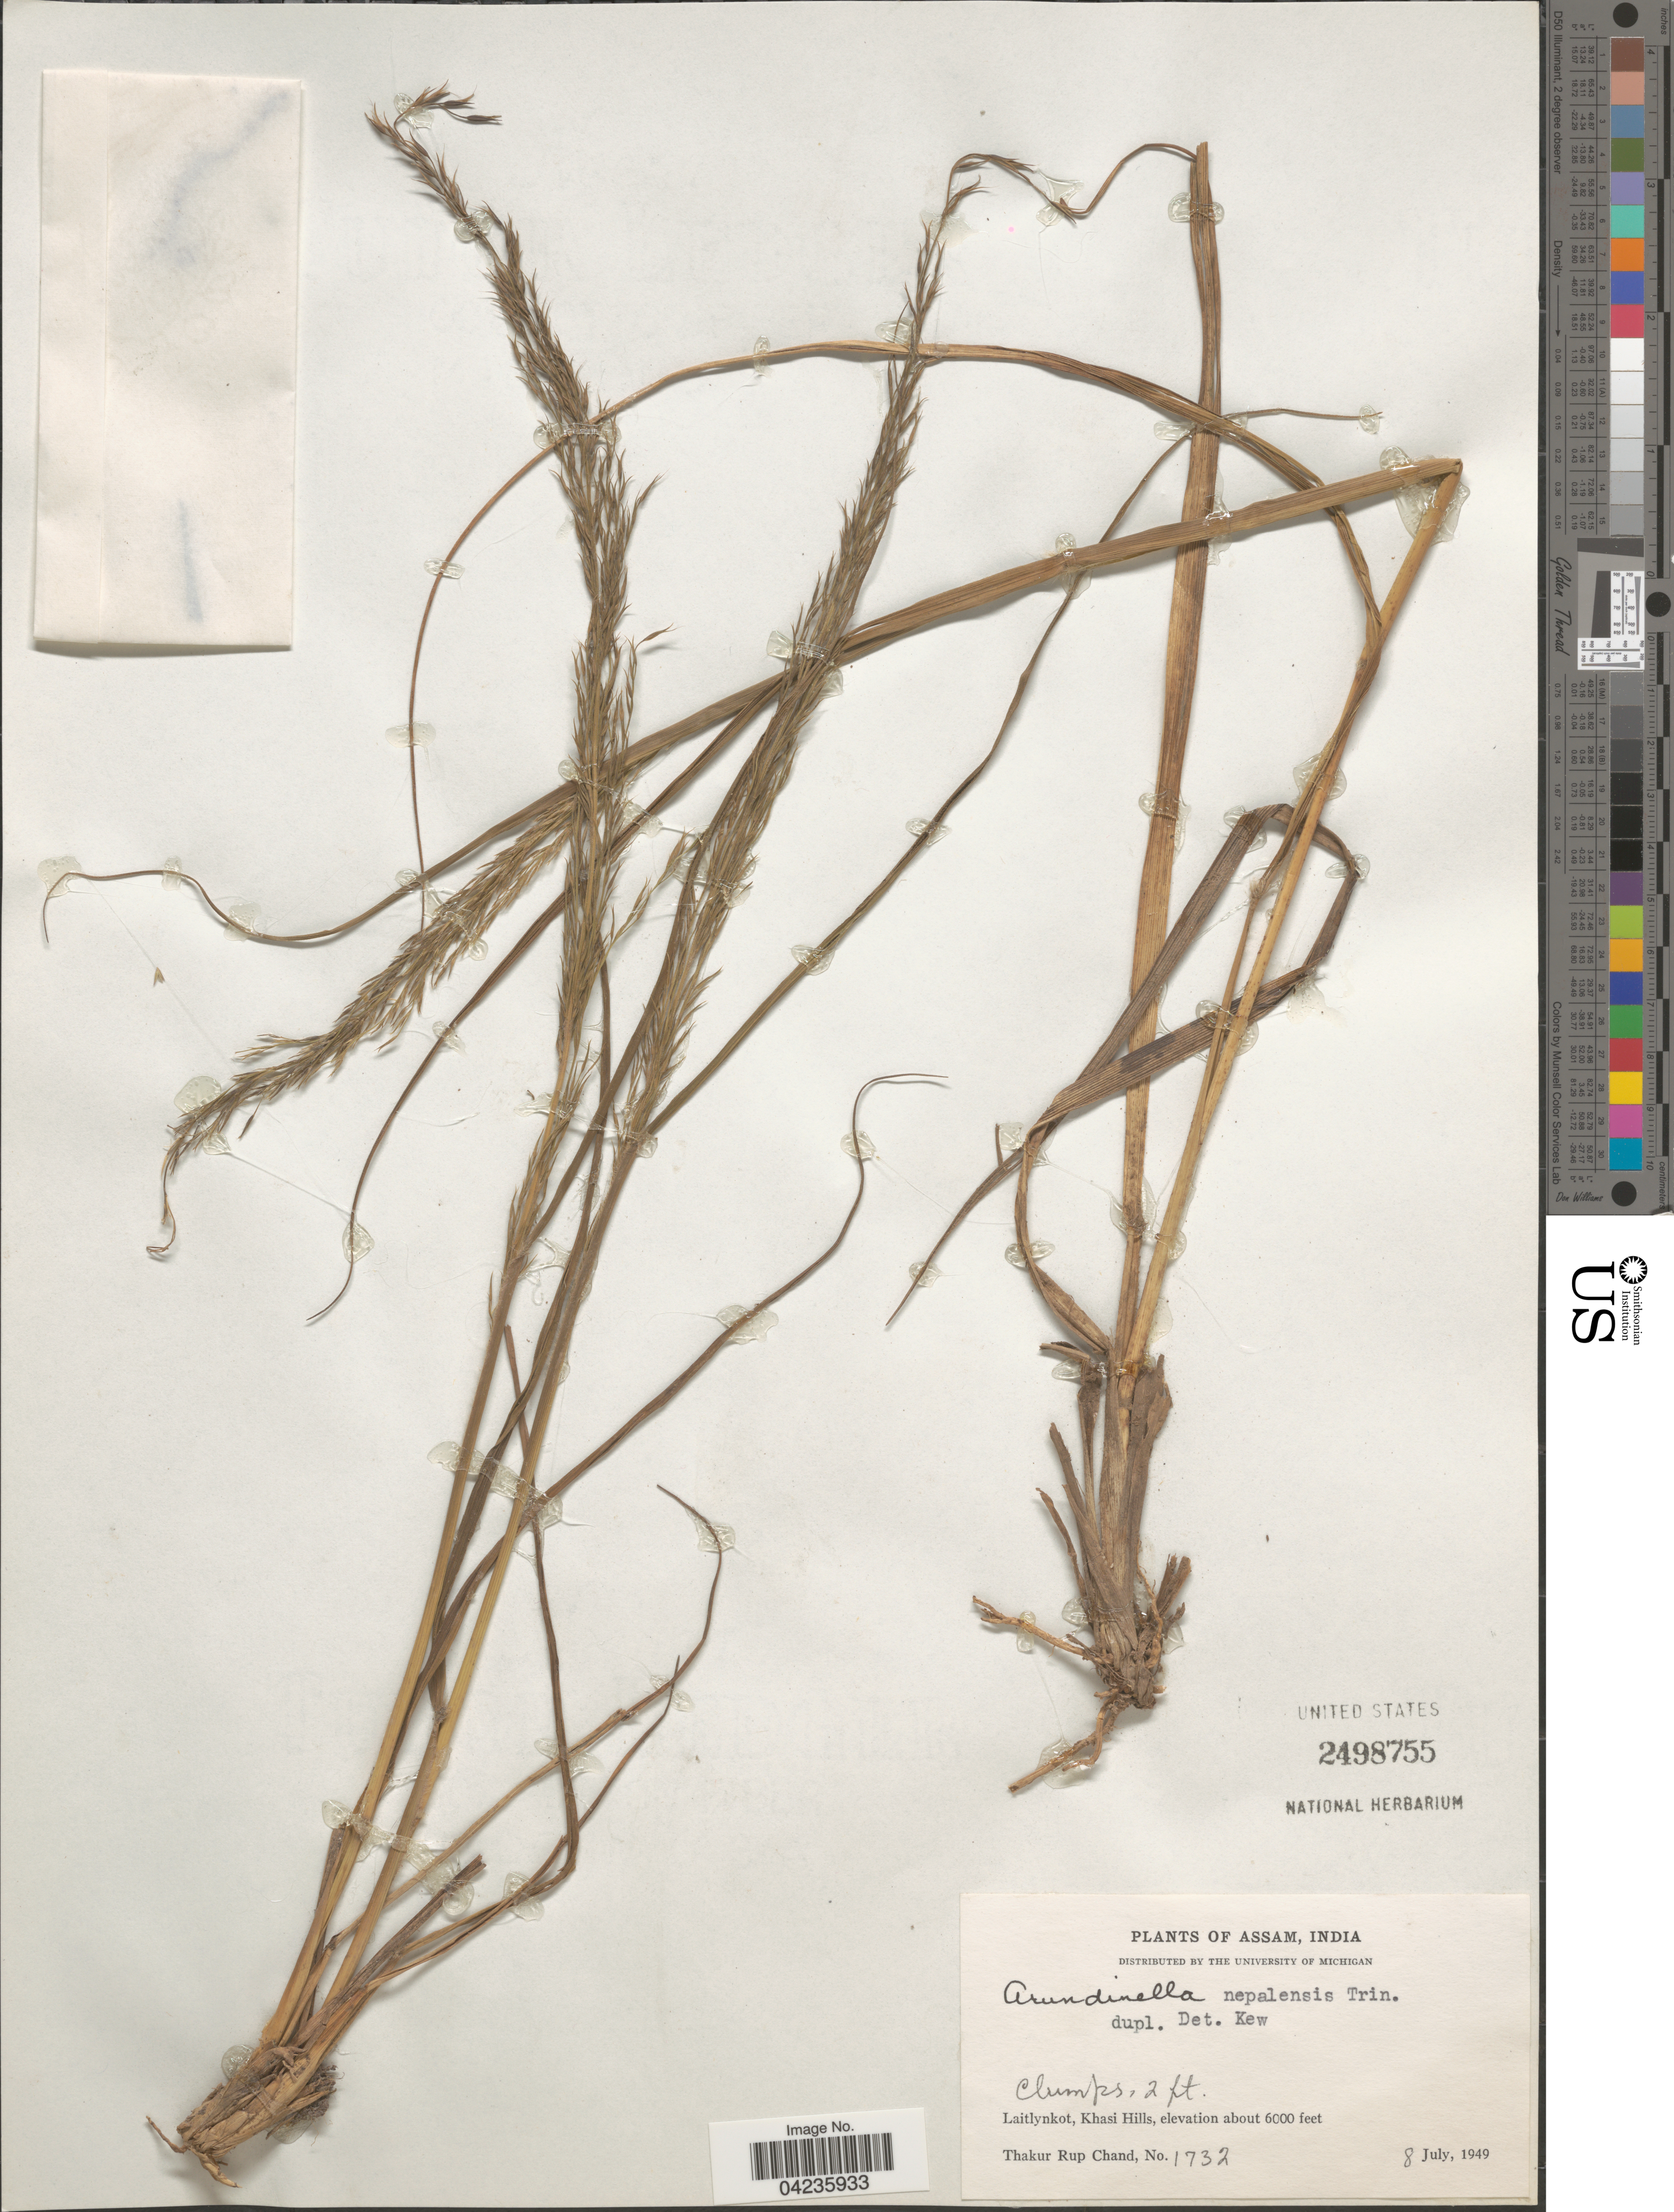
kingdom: Plantae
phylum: Tracheophyta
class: Liliopsida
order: Poales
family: Poaceae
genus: Arundinella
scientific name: Arundinella nepalensis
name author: Trin.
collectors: T. R. Chand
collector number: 1732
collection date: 1949-07-08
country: India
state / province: Meghalaya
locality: Laitlynkot, Khasi Hills.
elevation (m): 1829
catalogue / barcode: US 2498755